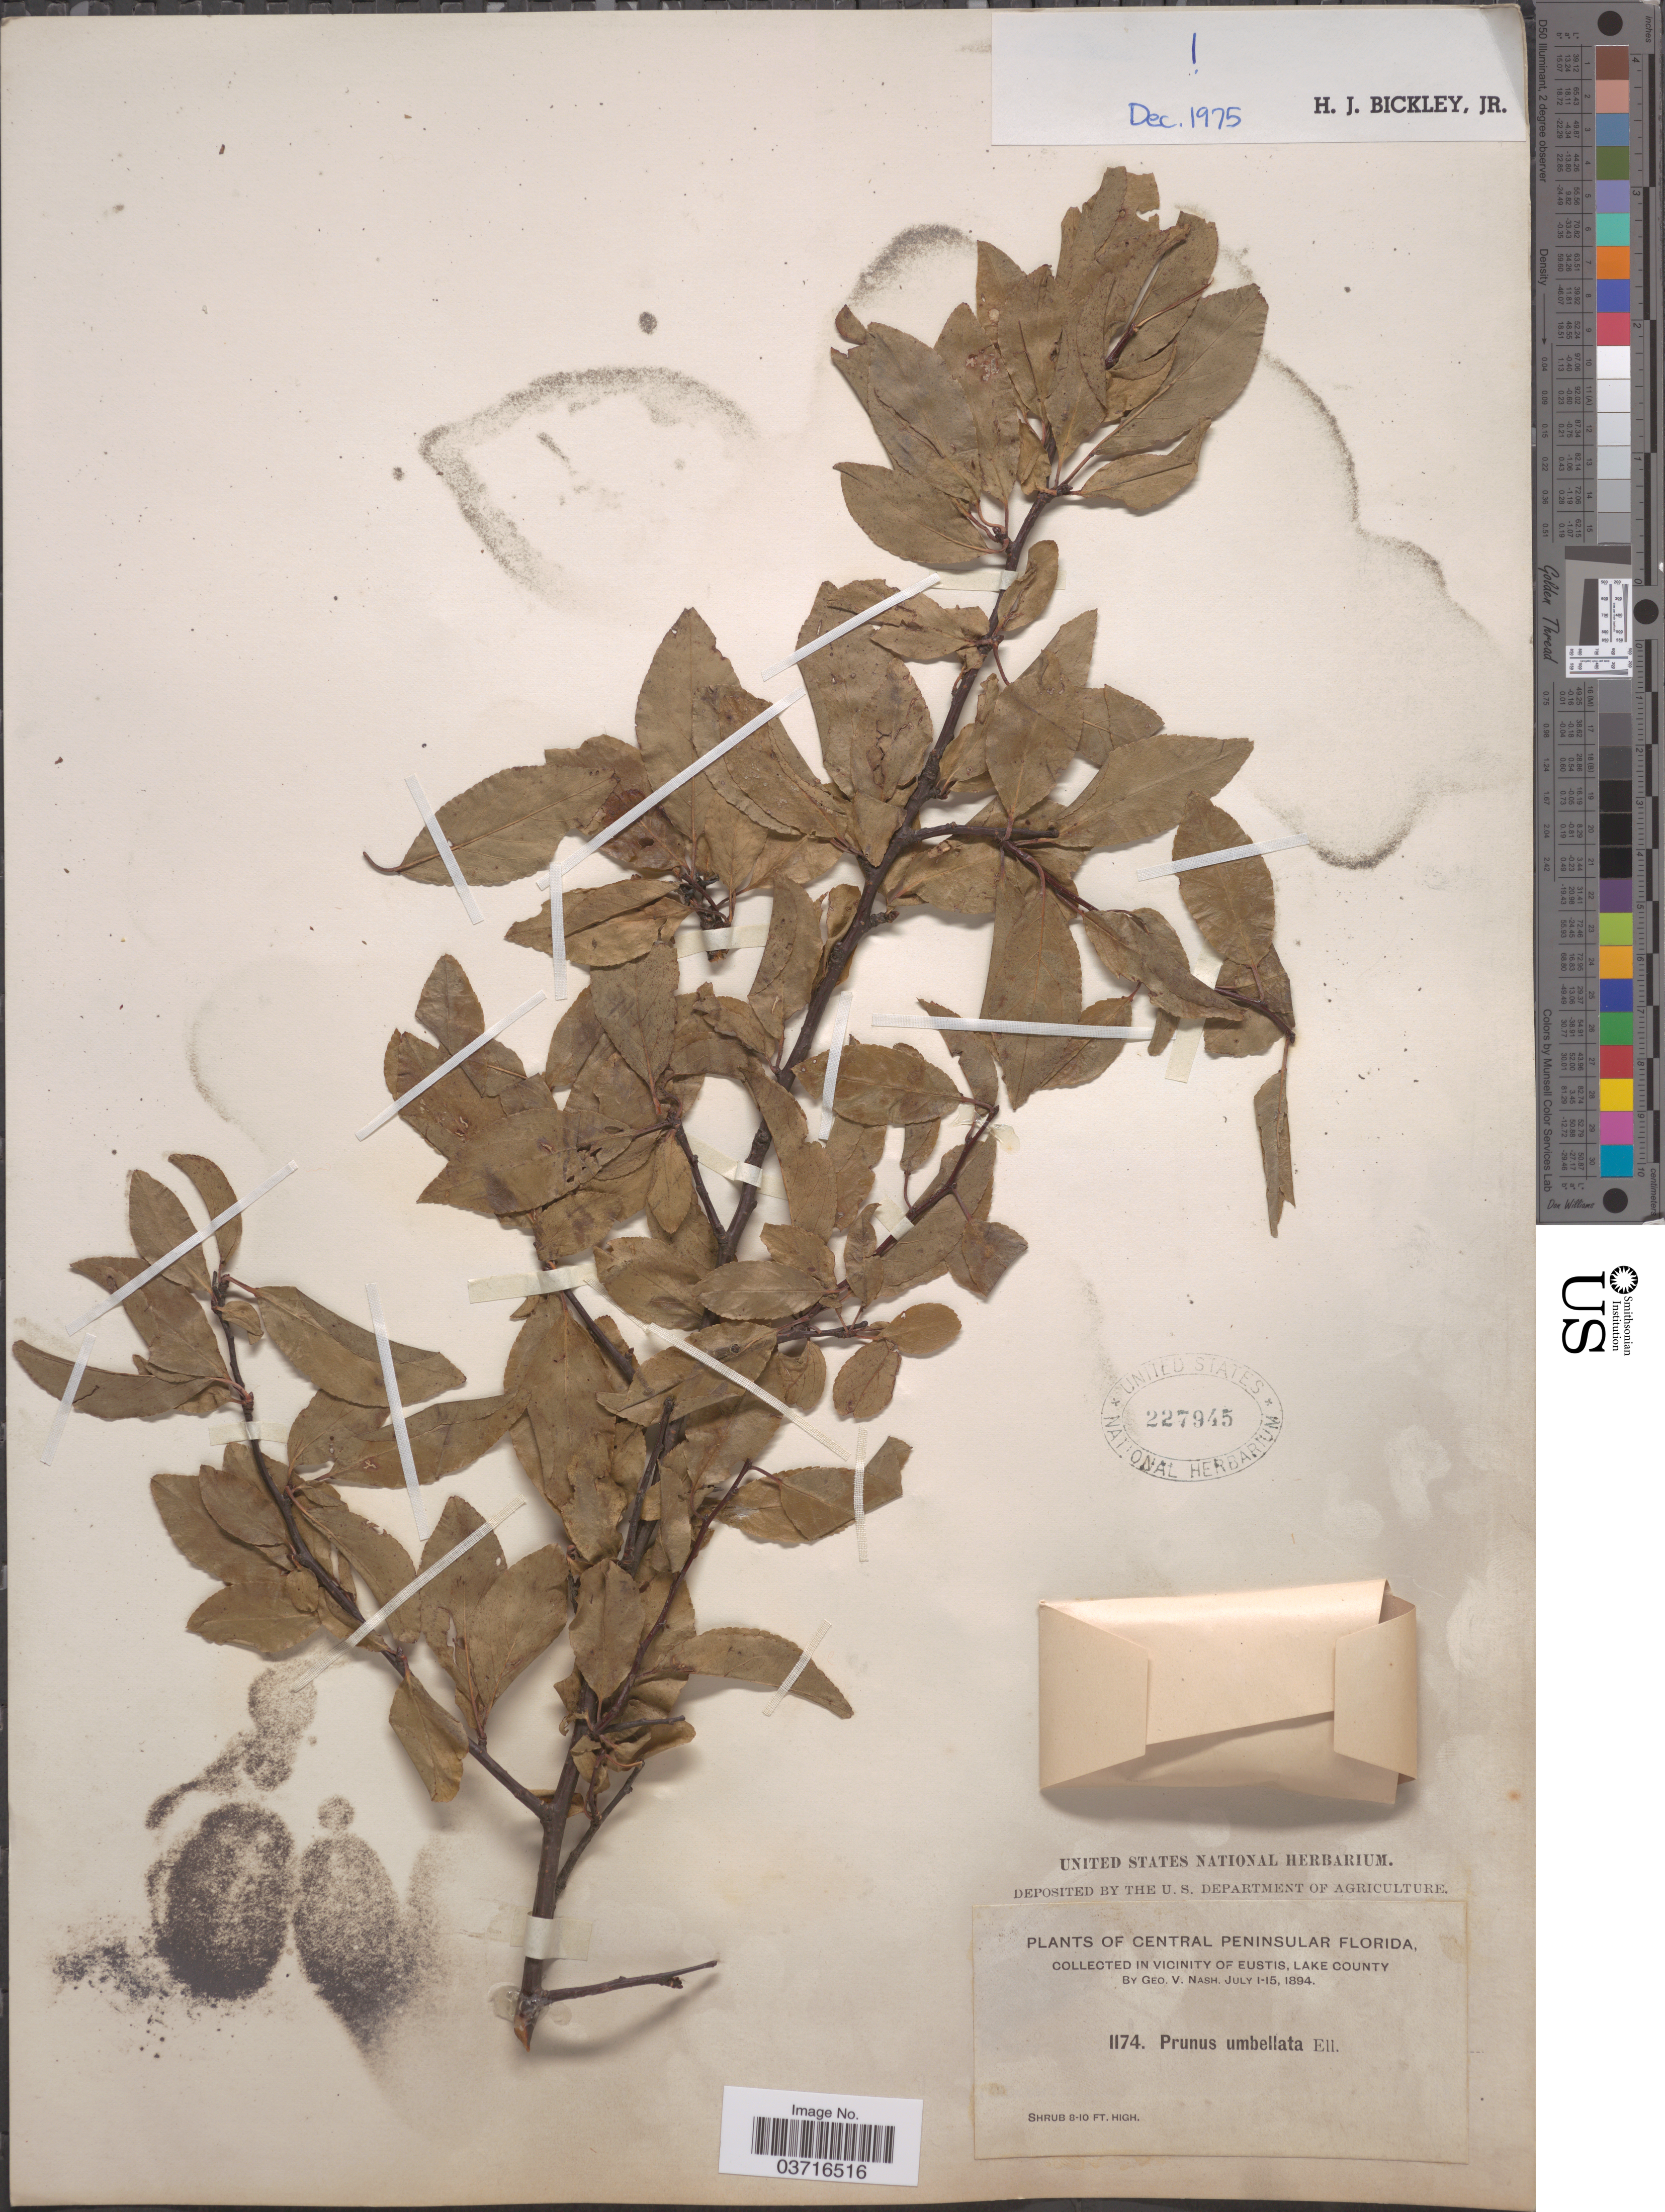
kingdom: Plantae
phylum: Tracheophyta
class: Magnoliopsida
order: Rosales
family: Rosaceae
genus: Prunus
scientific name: Prunus umbellata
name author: Elliott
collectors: G. V. Nash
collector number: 1174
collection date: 1894-07-01/1894-07-15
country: United States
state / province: Florida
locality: Central Peninsular Florida. In vicinity of Eustis, Lake County.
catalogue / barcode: US 227945